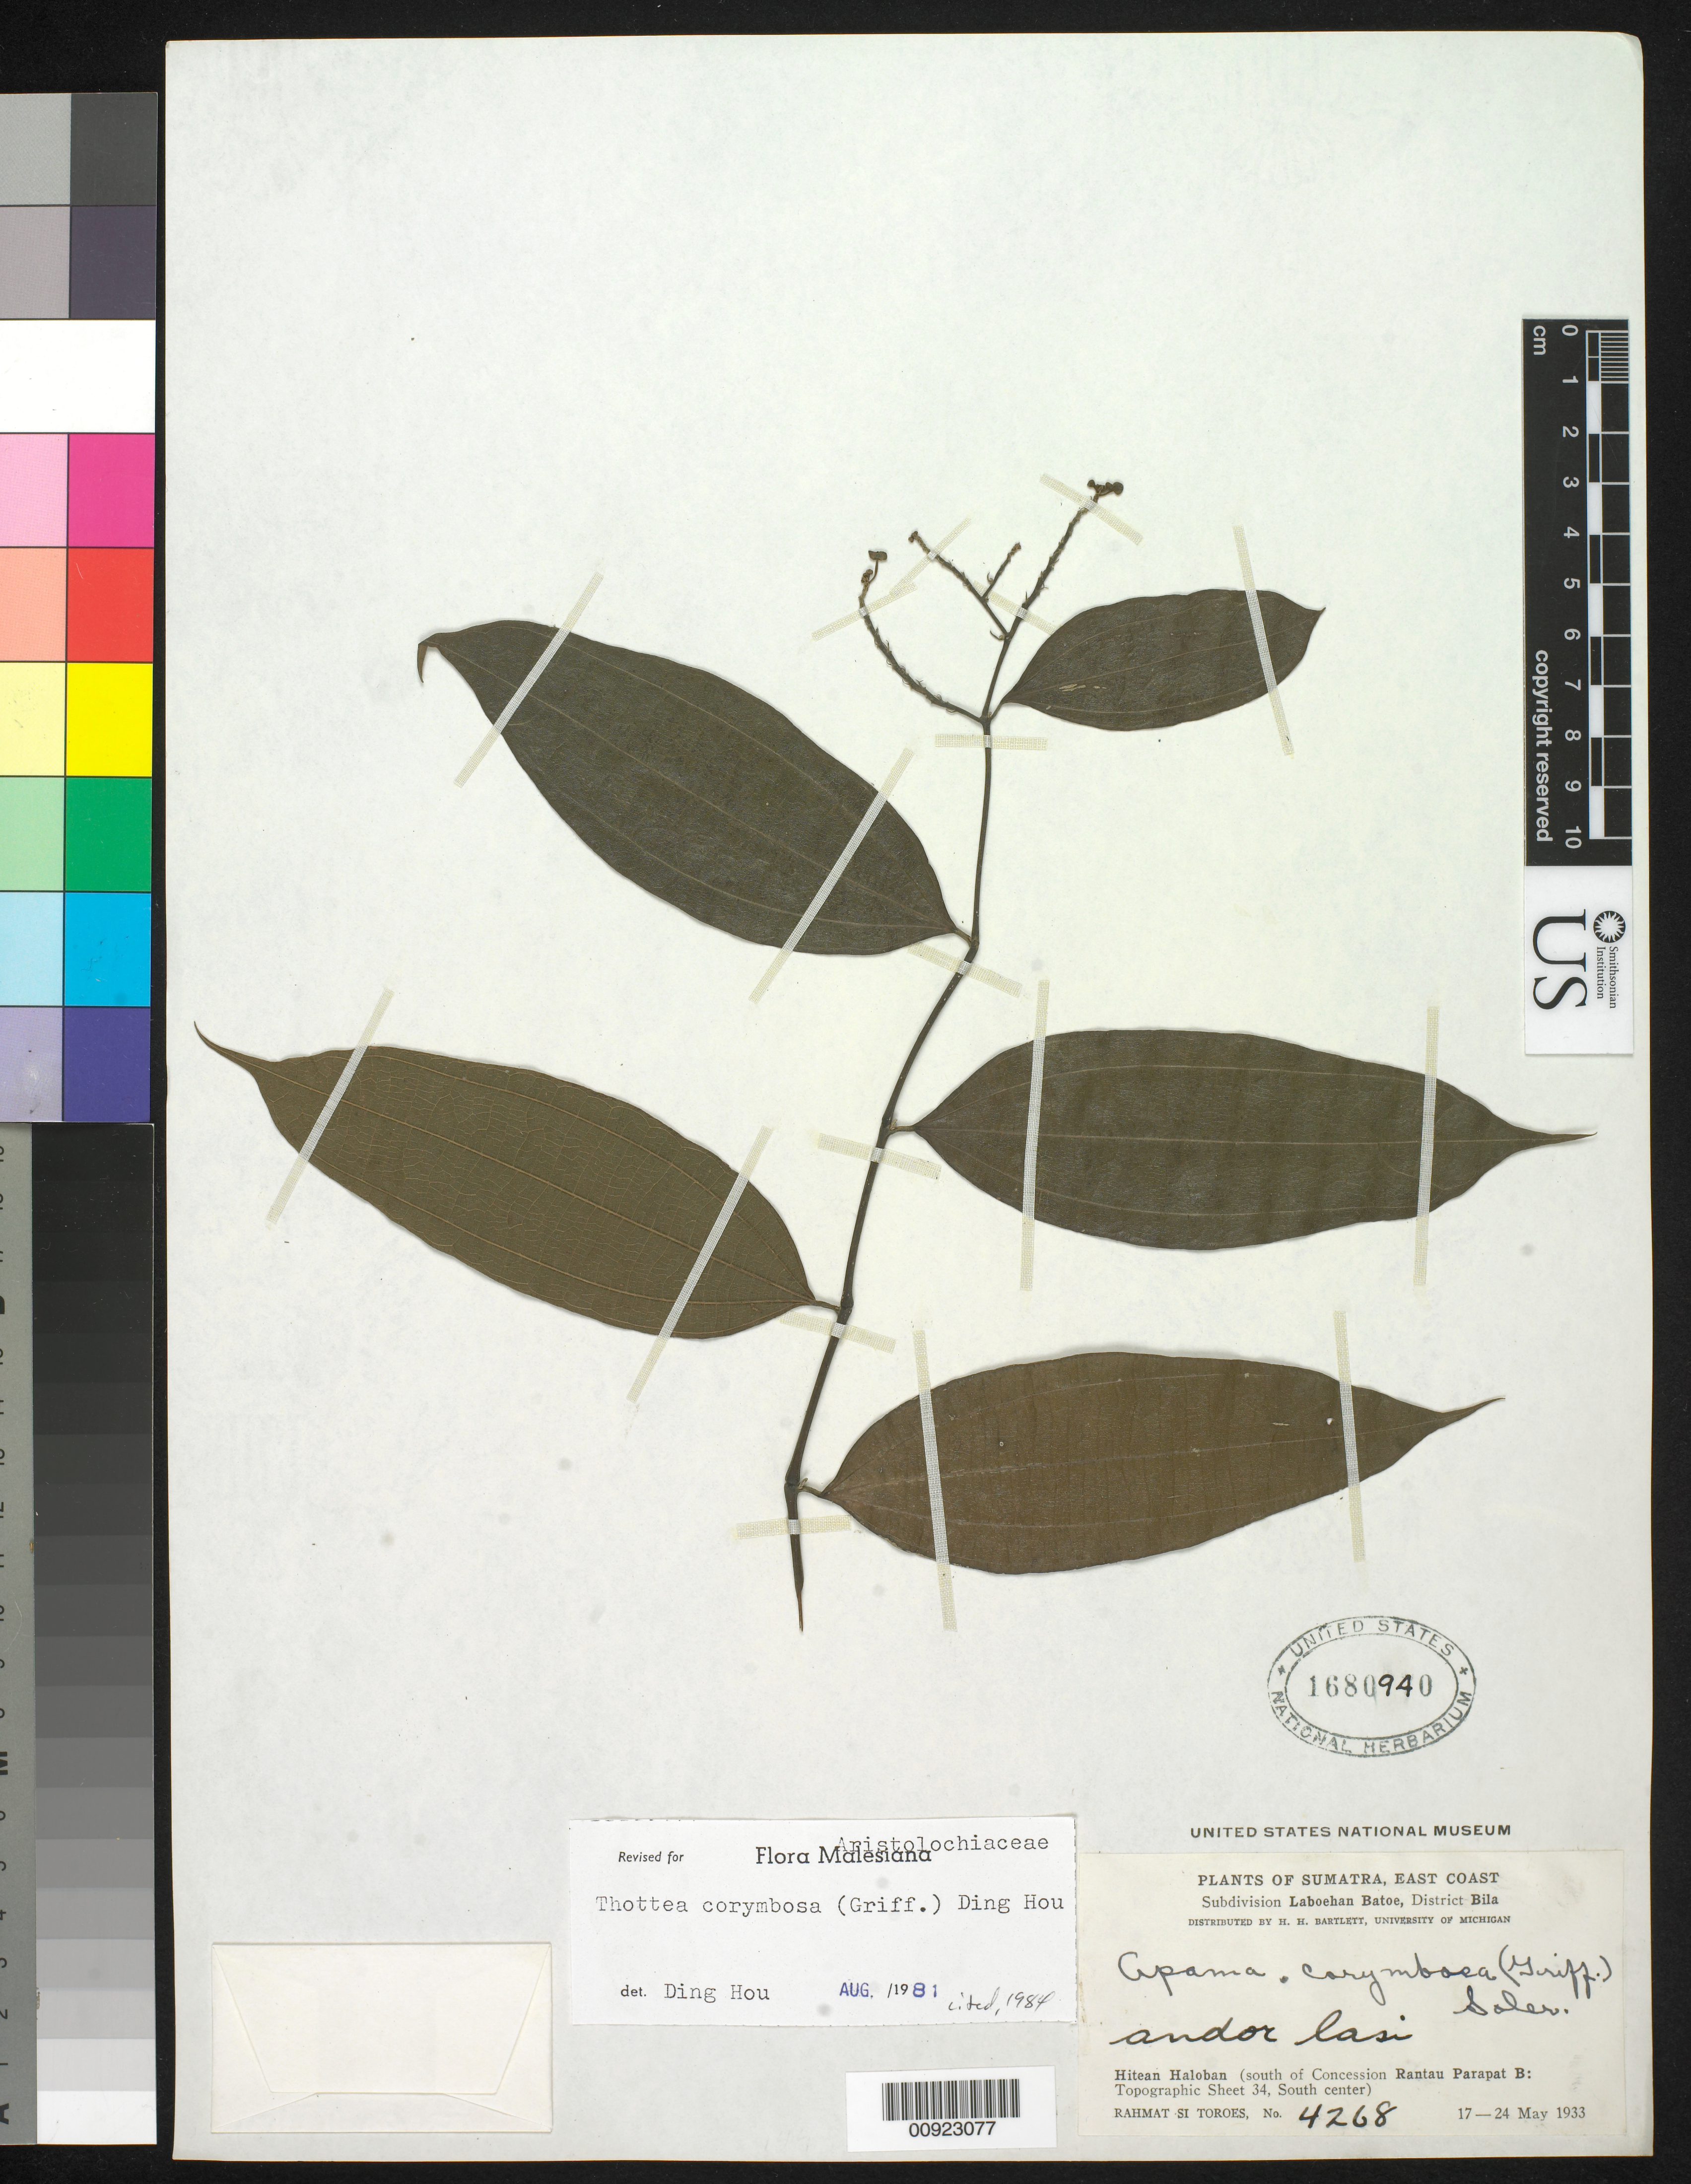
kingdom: Plantae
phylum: Tracheophyta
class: Magnoliopsida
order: Piperales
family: Aristolochiaceae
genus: Thottea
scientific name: Thottea corymbosa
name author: (Griff.) Ding Hou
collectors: Rahmat Si Boeea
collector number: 4268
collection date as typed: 17 May 1933 to 24 May 1933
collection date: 1933-05-17/1933-05-24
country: Indonesia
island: Sumatra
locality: East coast; District Bila, Subdivision Laboehan Batoe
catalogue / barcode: US 1680940